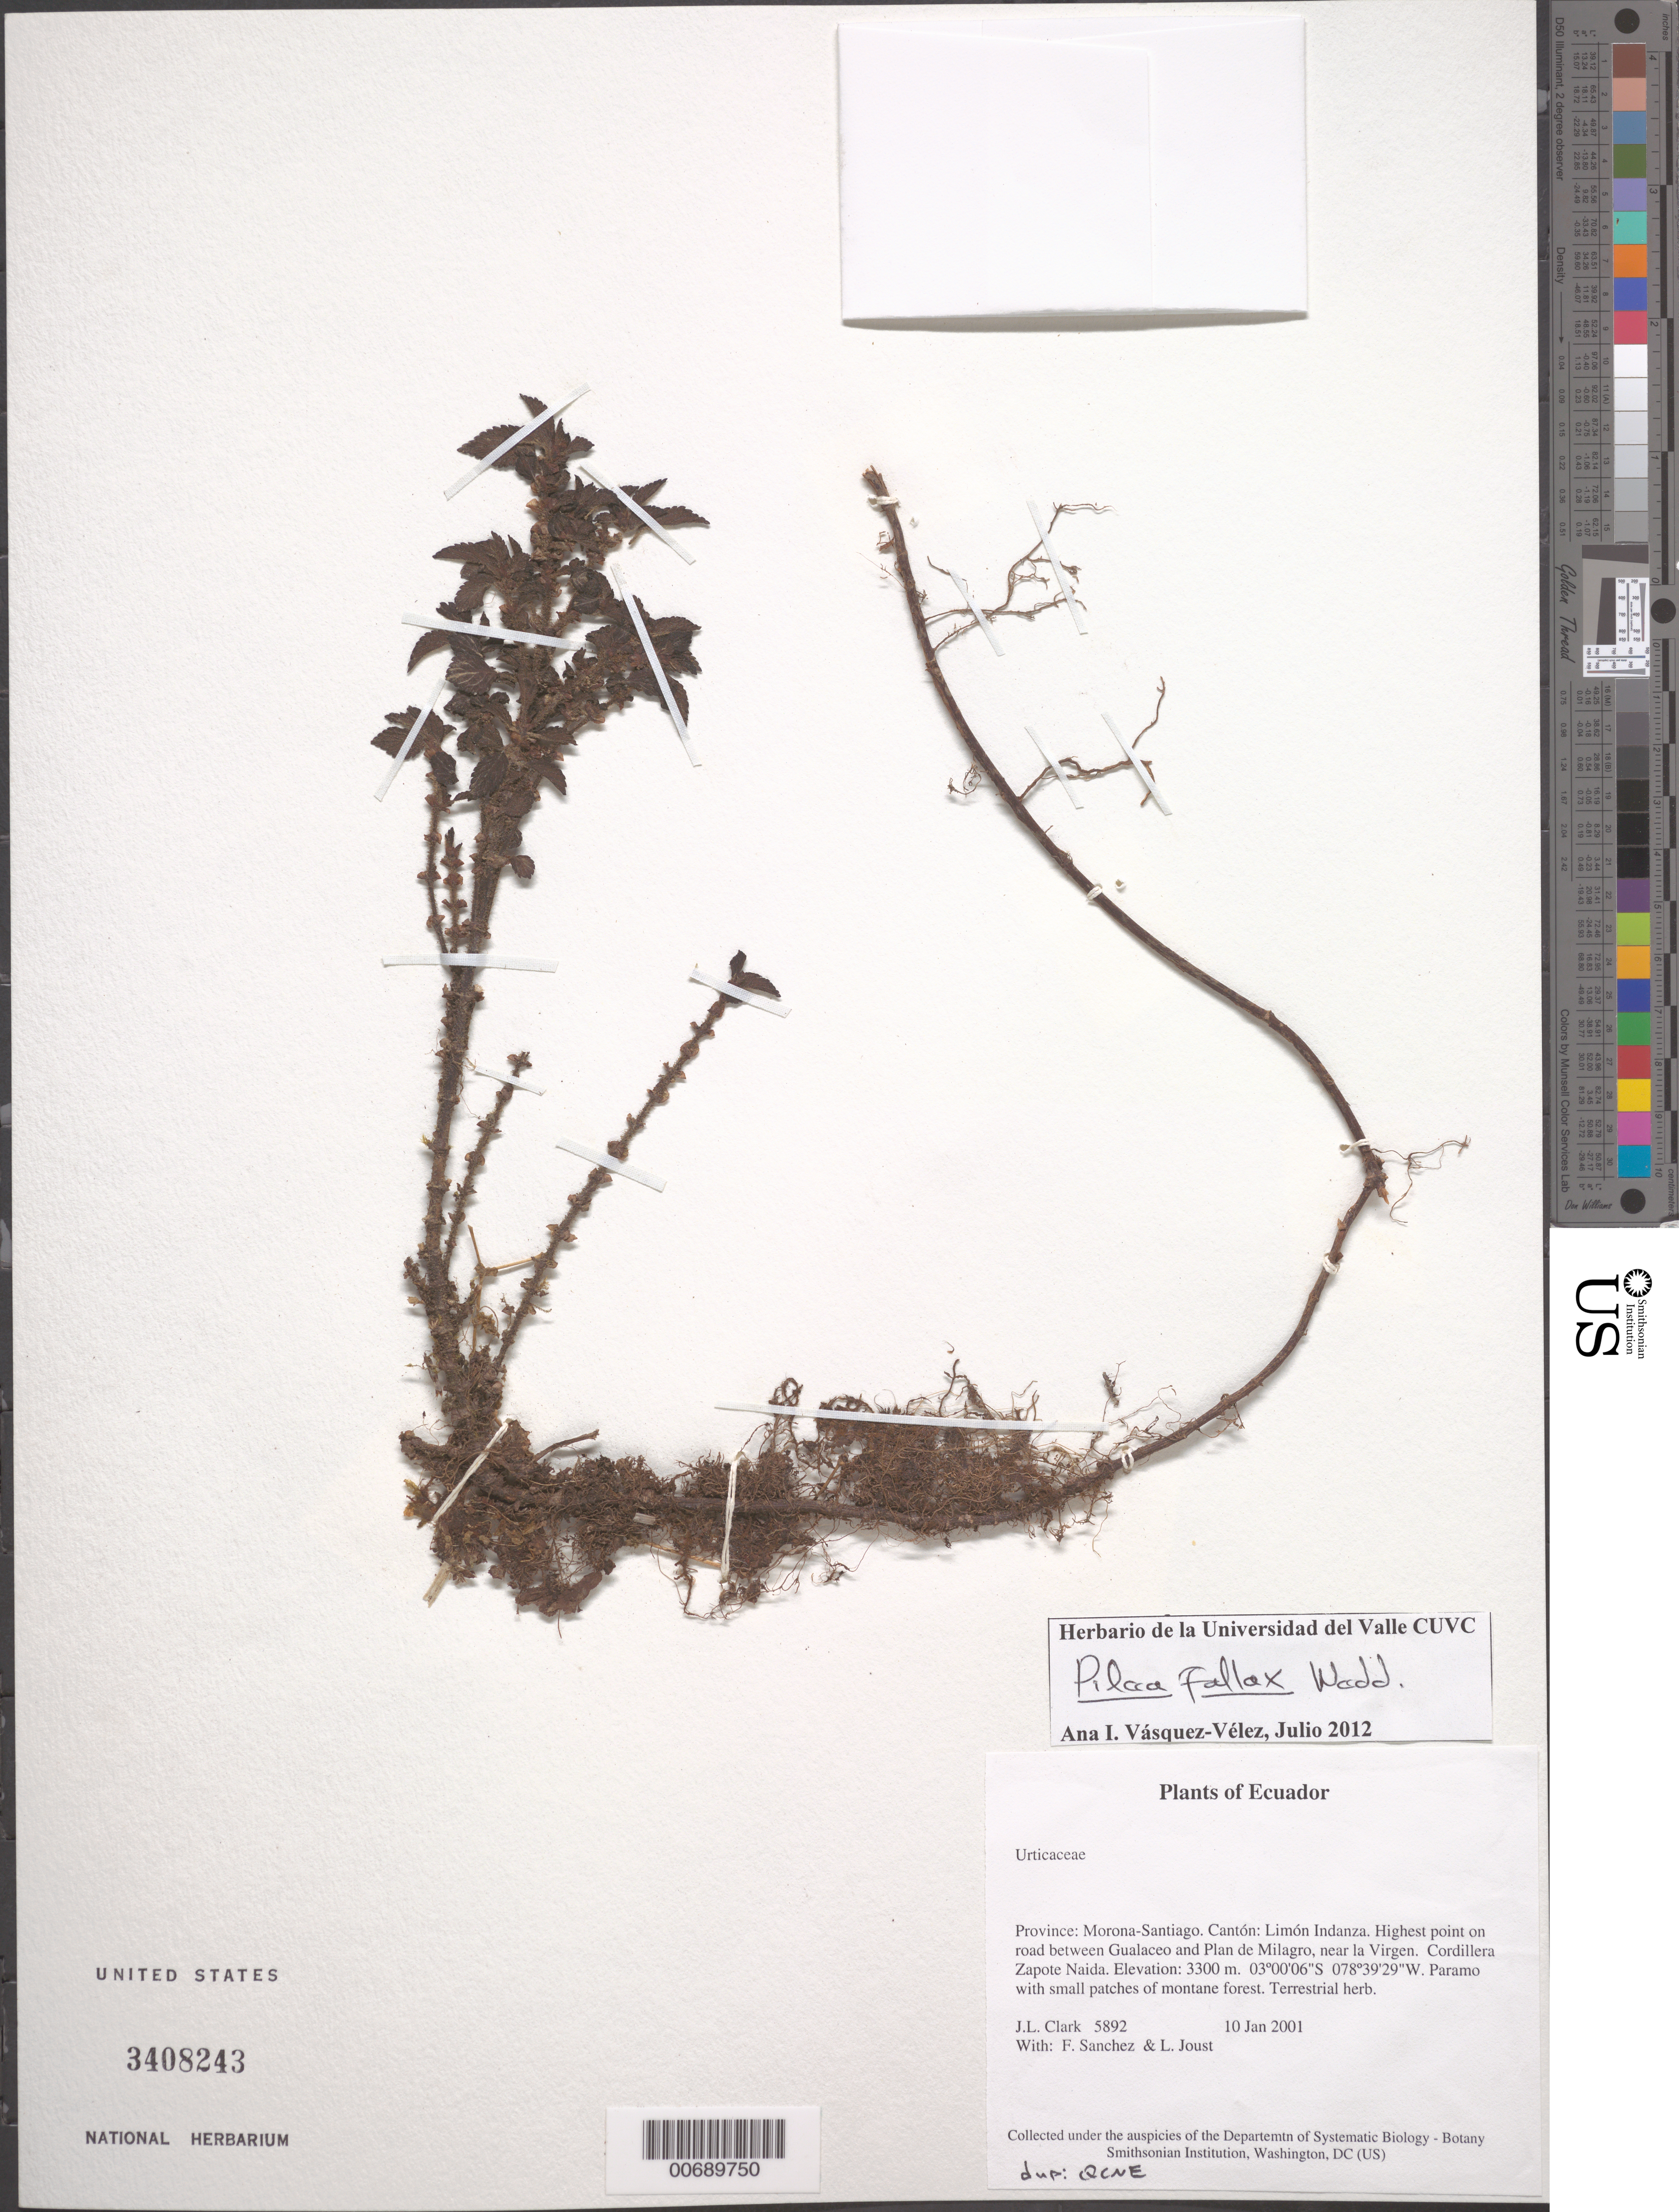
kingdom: Plantae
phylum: Tracheophyta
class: Magnoliopsida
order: Rosales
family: Urticaceae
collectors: J. L. Clark, F. Sanchez & L. Jost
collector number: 5892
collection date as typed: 10 Jan 2001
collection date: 2001-01-10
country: Ecuador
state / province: Morona-Santiago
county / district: Limón Indanza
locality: Highest point on road between Gualaceo and Plan de Milagro, near la Virgen. Cordillera Zapote Naida.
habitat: Paramo with small patches of montane forest.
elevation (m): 3300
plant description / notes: QCNE, US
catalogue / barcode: US 3408243